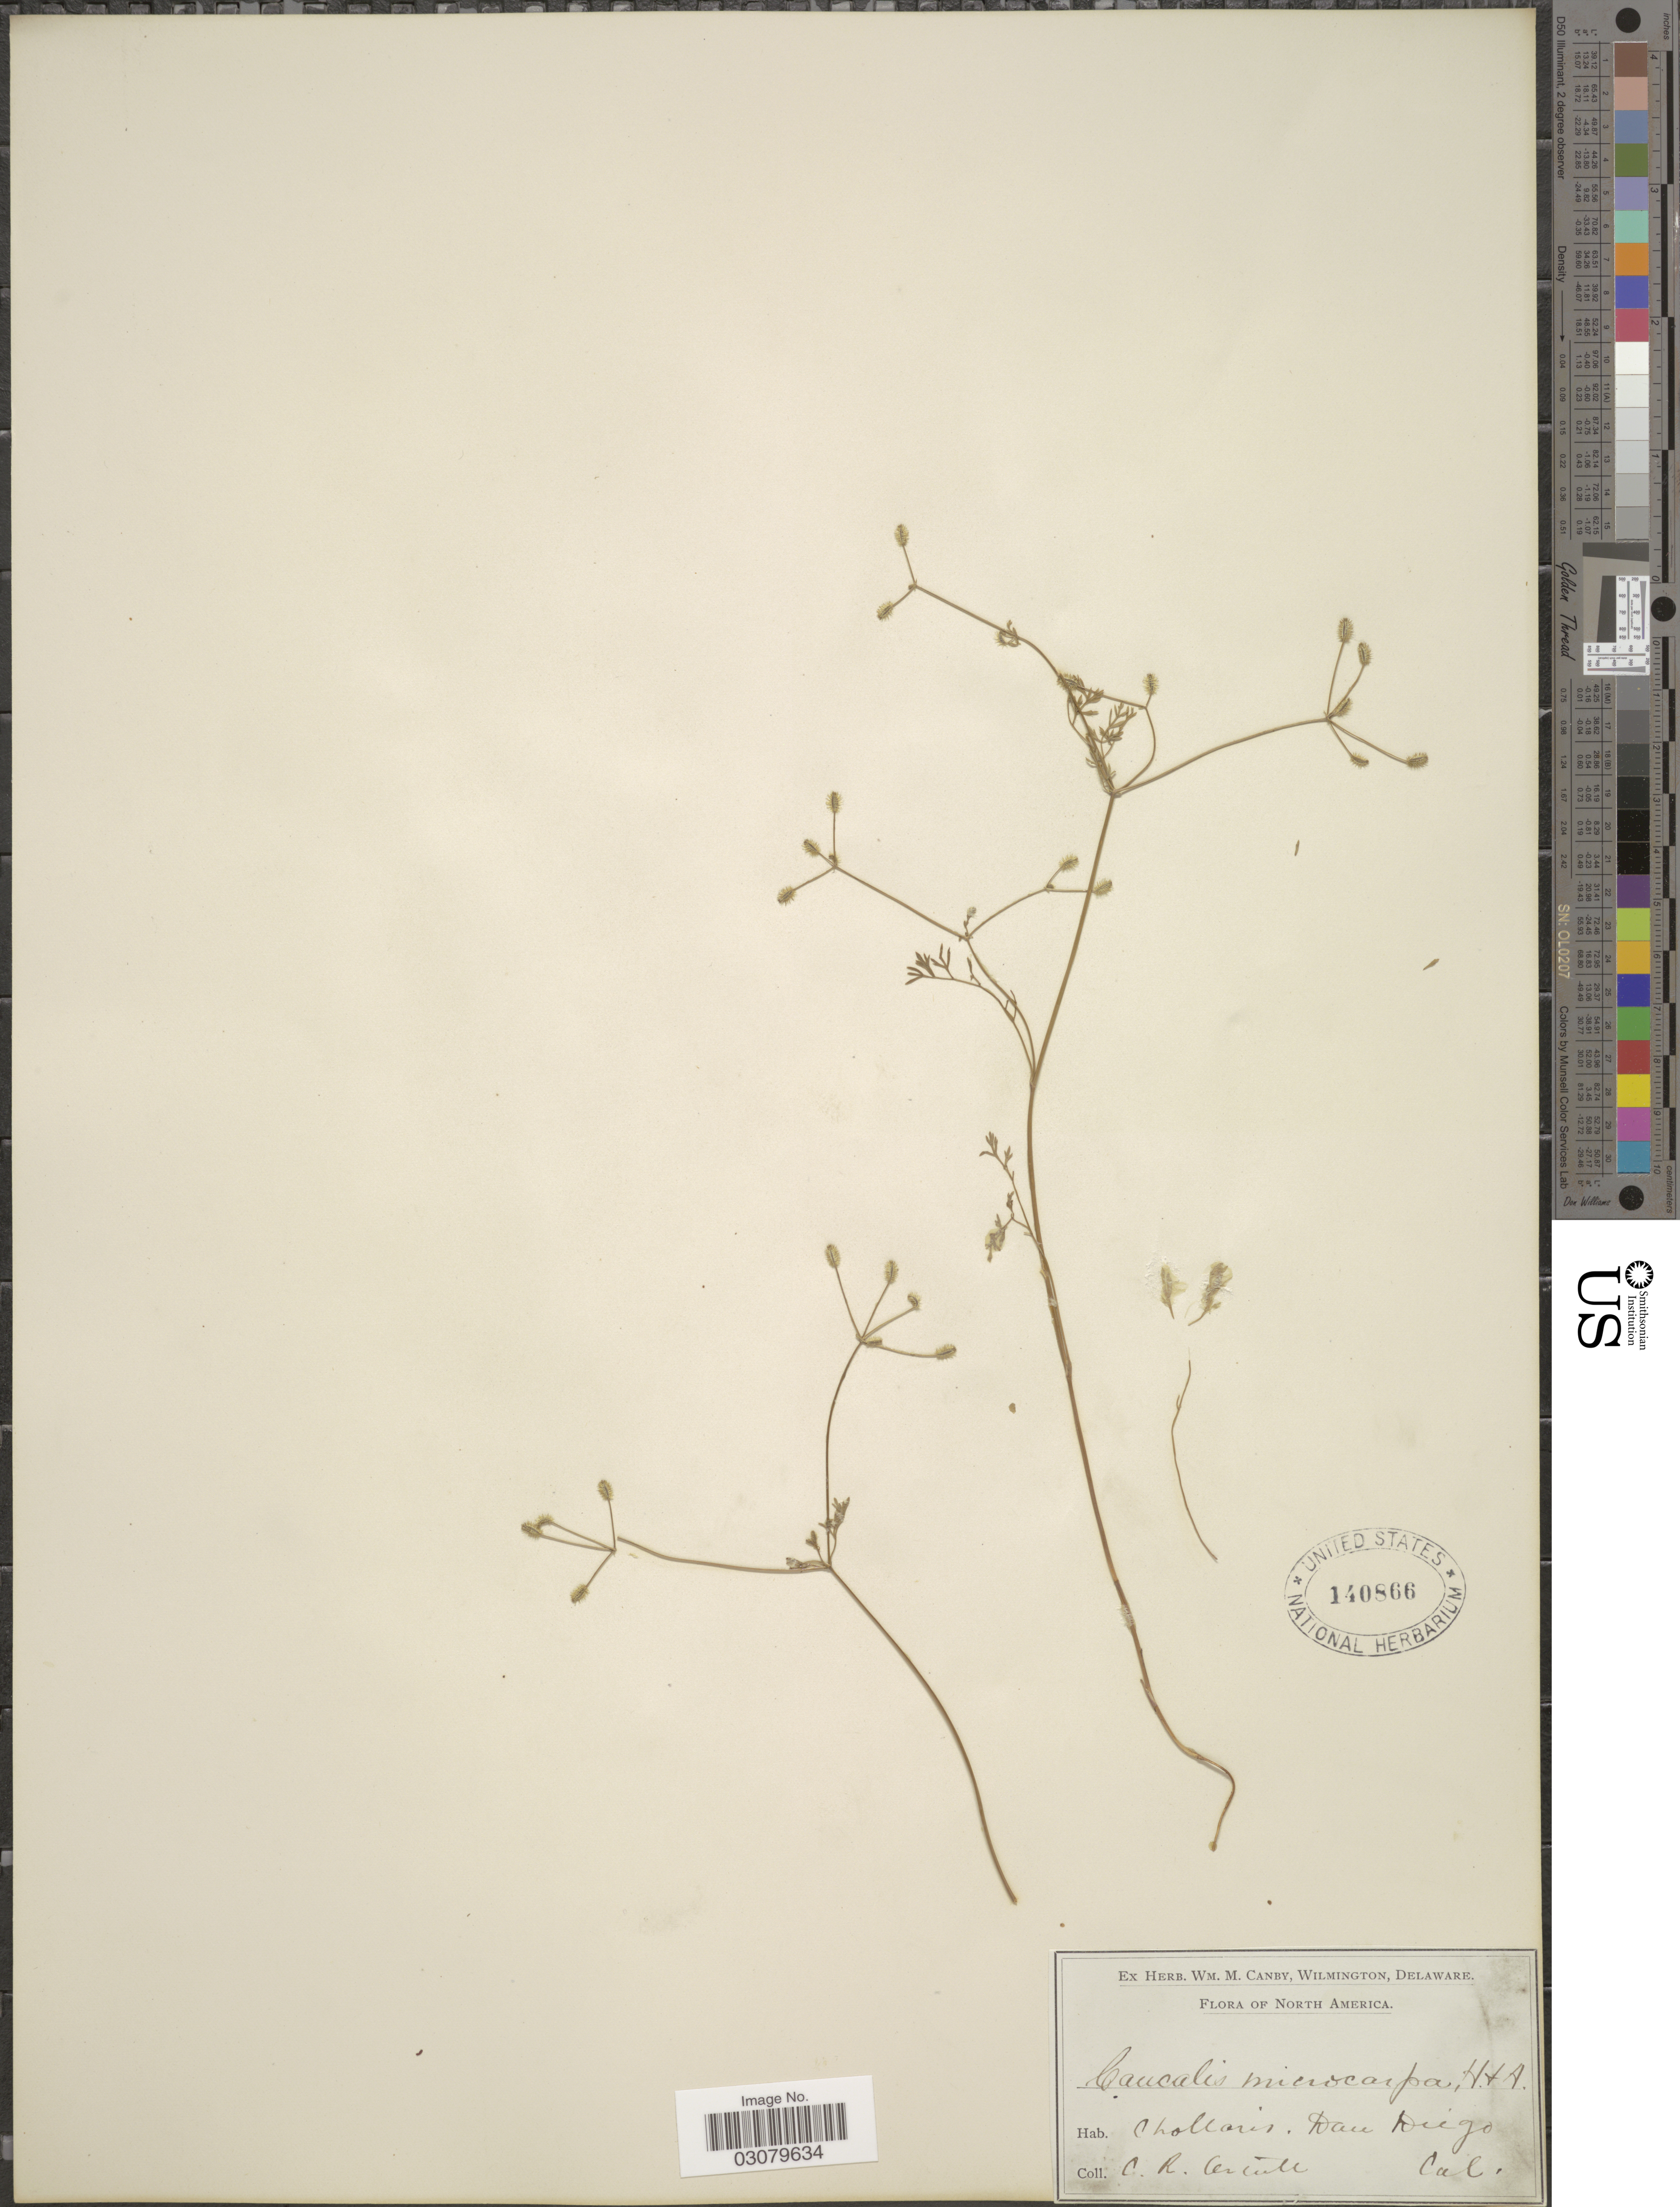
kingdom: Plantae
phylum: Tracheophyta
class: Magnoliopsida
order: Apiales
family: Apiaceae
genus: Caucalis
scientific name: Caucalis microcarpa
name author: Hook. & Arn.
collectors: C. R. Orcutt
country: United States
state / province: California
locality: Chollaris. Dan Diego.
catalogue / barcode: US 140866